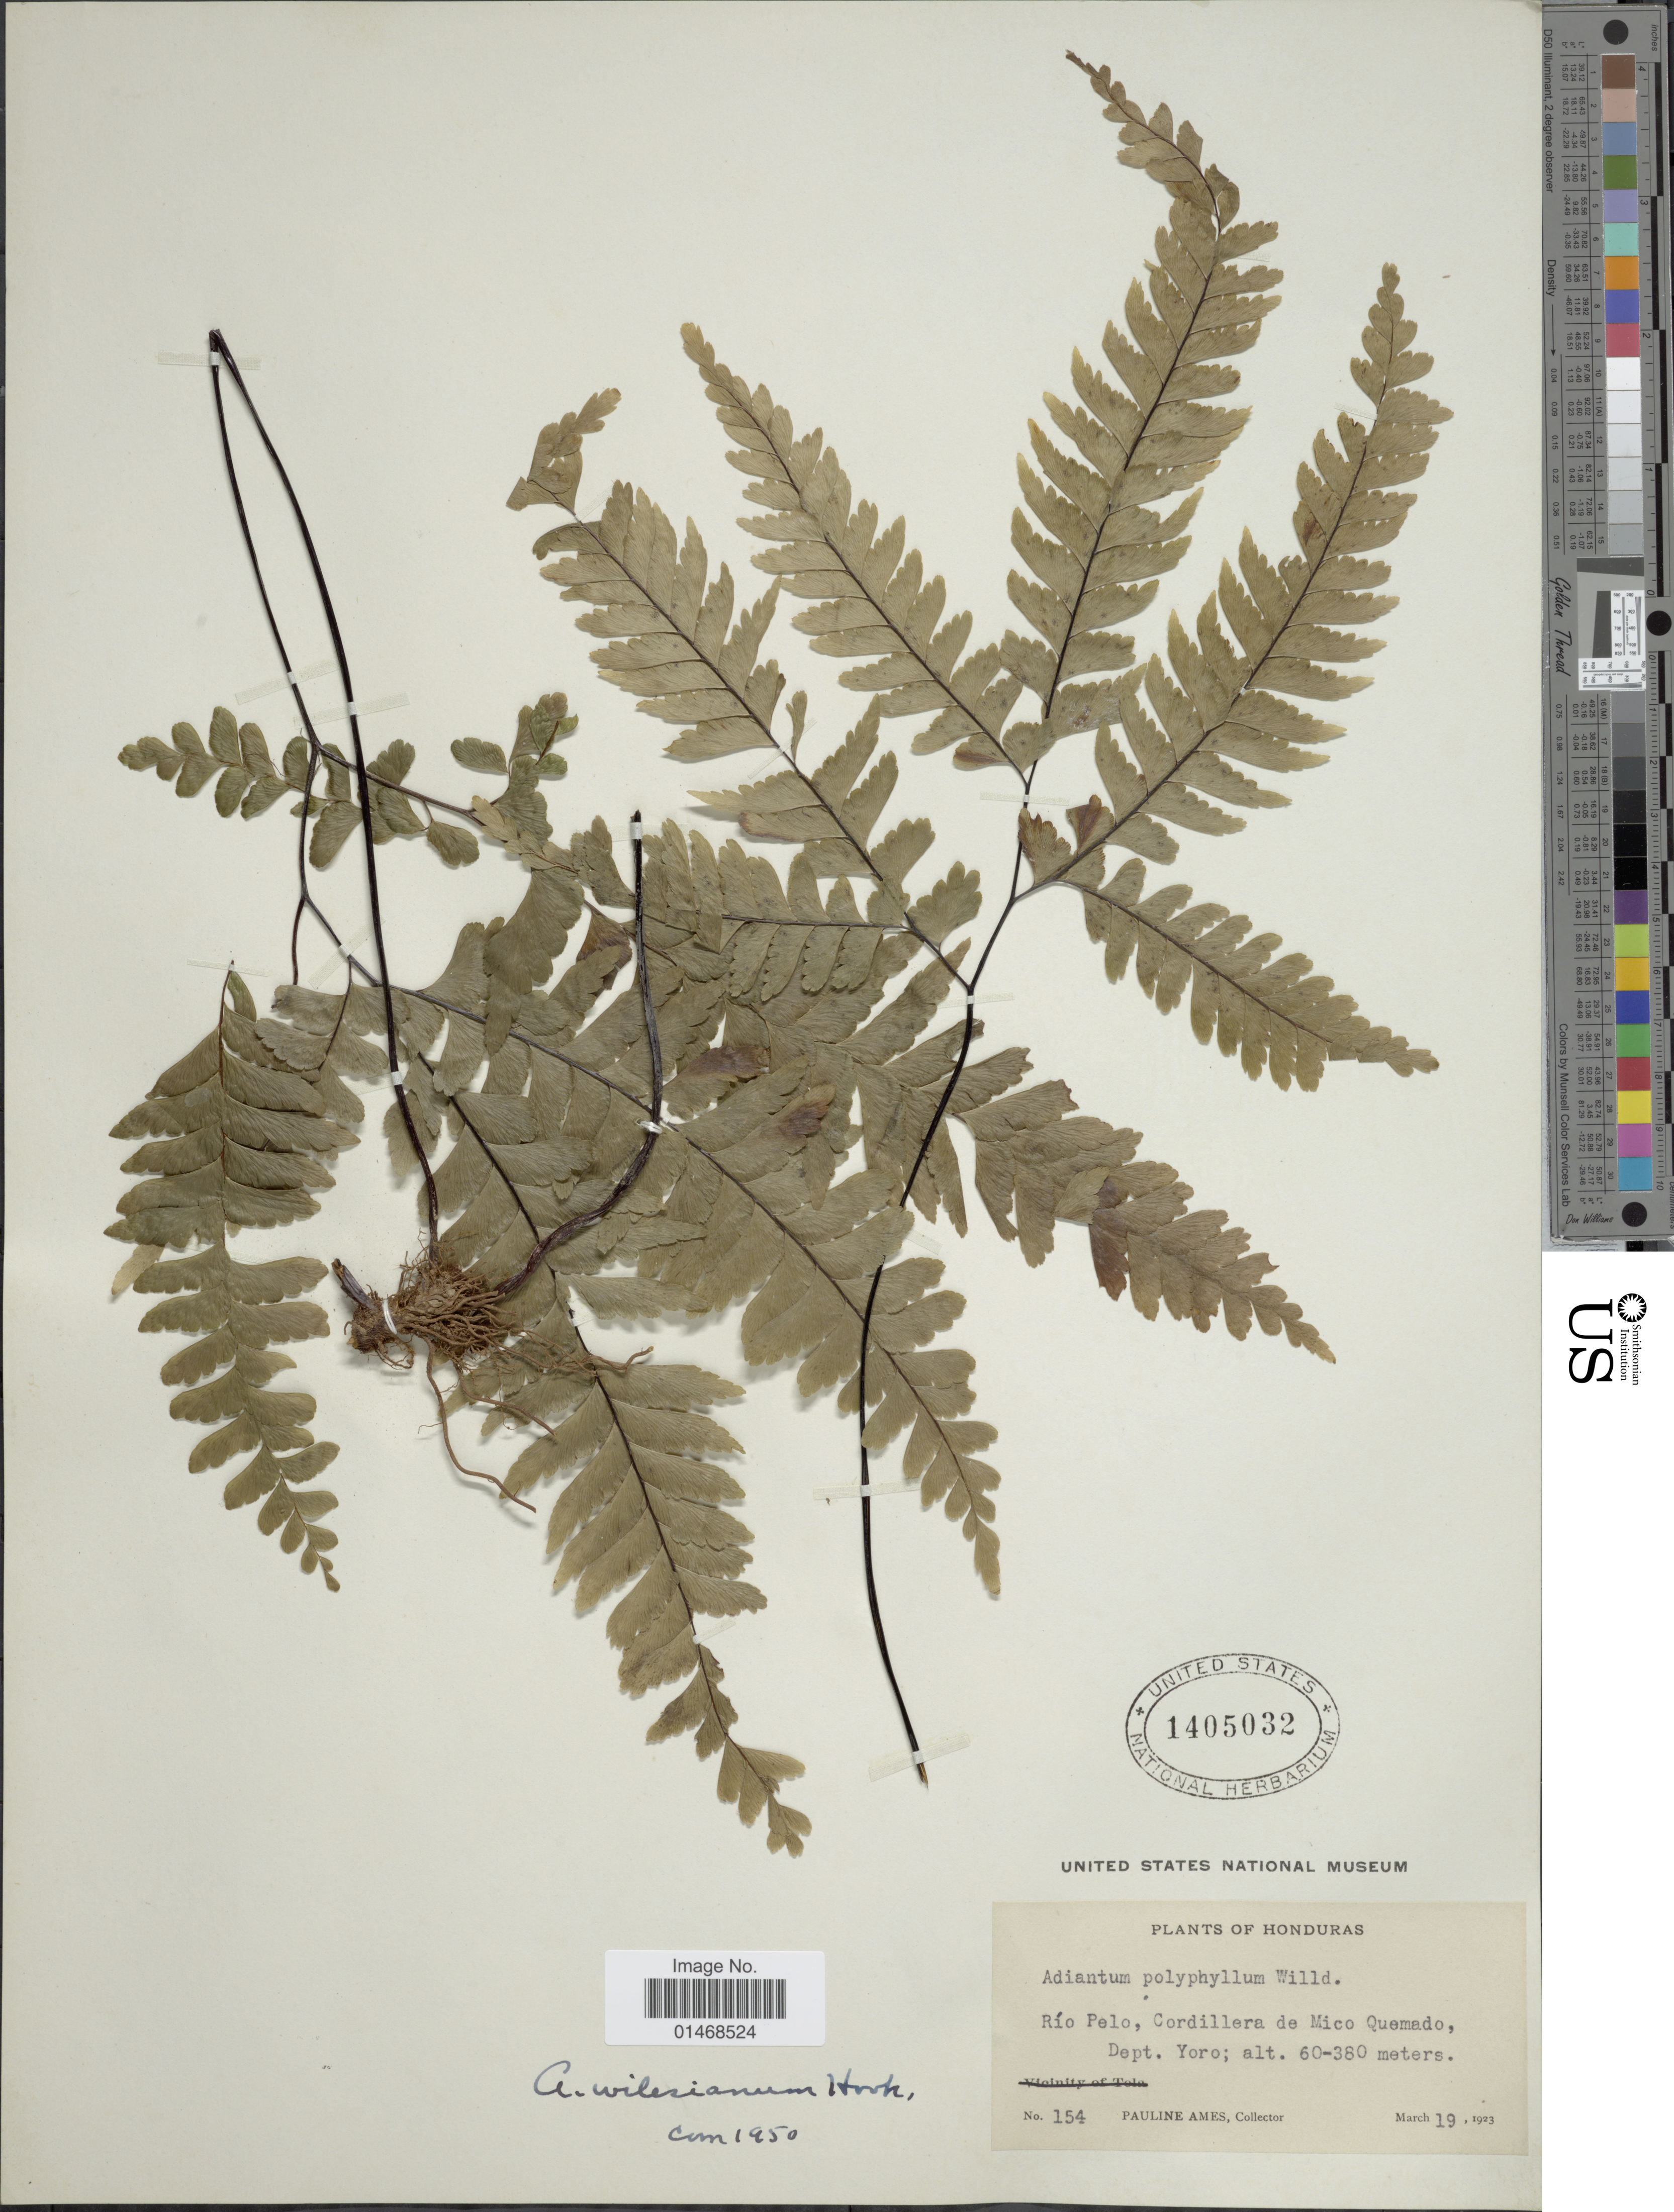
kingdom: Plantae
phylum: Tracheophyta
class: Polypodiopsida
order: Polypodiales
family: Pteridaceae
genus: Adiantum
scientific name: Adiantum wilesianum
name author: Hook.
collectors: P. Ames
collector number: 154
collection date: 1923-03-19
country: Honduras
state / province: Yoro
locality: Río Pelo, Cordillera de Mico Quemado, Dept. Yoro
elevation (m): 60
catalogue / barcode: US 1405032